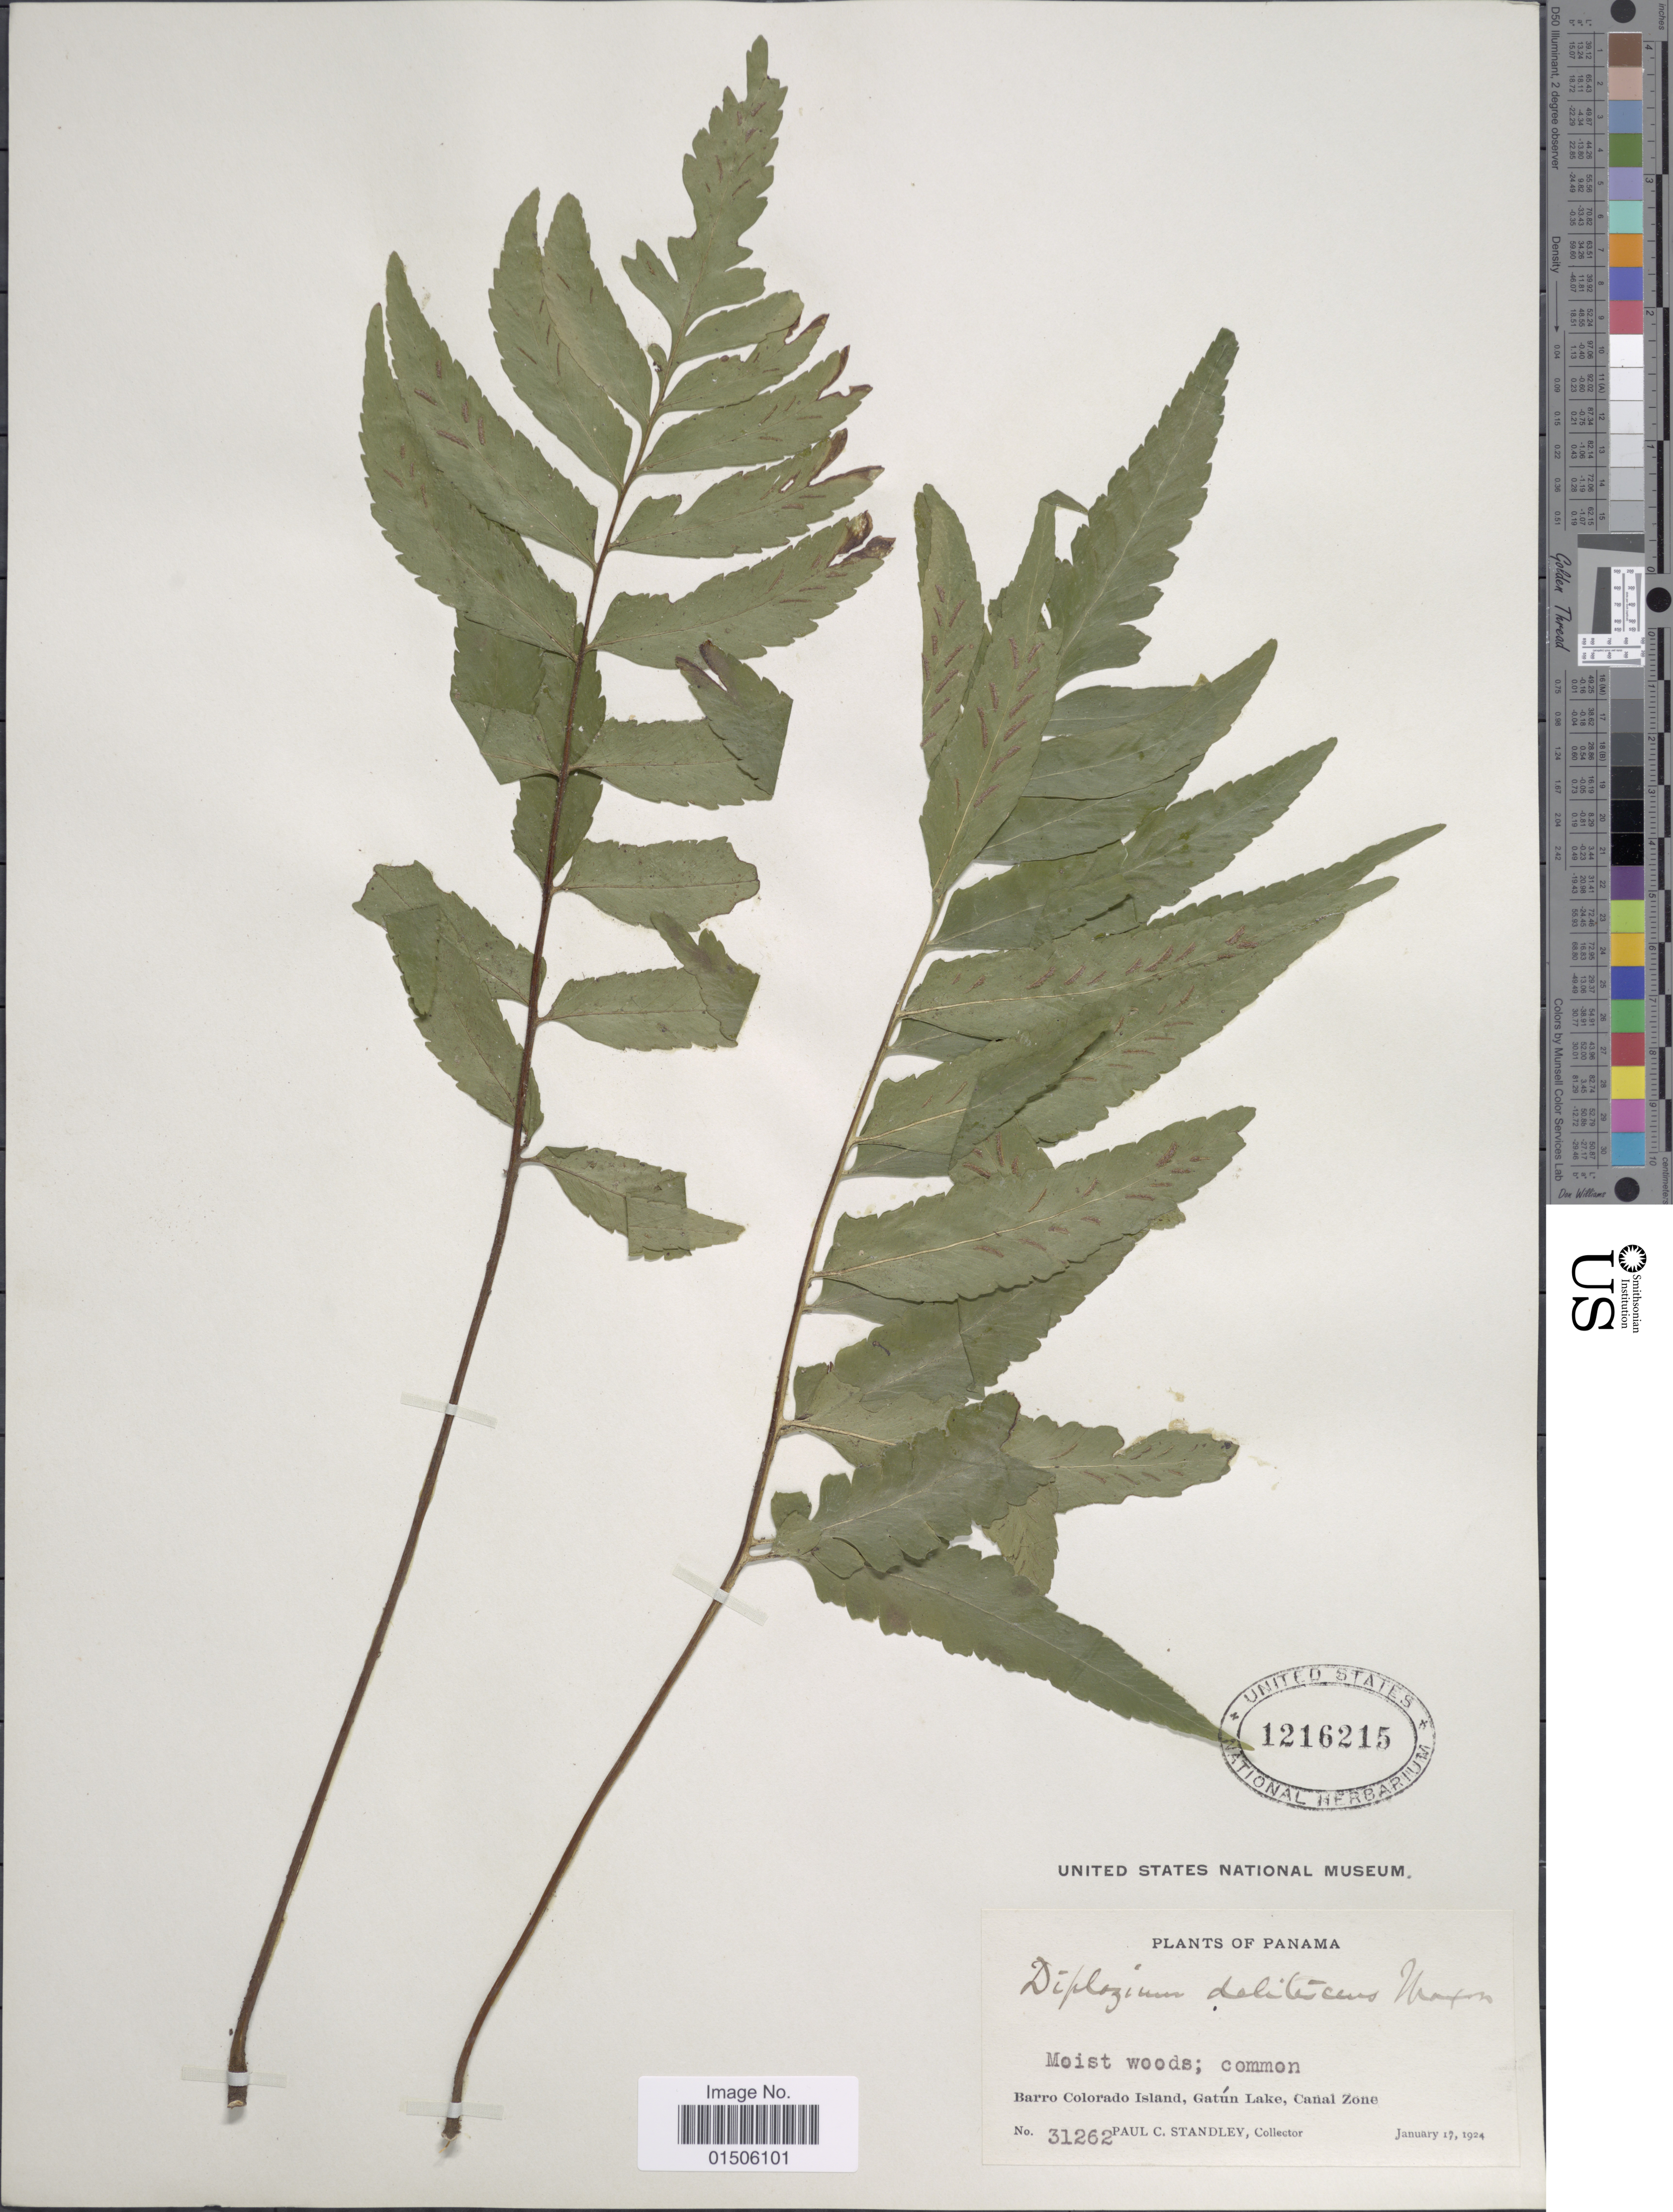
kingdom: Plantae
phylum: Tracheophyta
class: Polypodiopsida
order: Polypodiales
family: Aspleniaceae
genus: Asplenium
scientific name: Asplenium delitescens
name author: (Maxon) L.D. Gómez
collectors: P. C. Standley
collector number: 31262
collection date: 1924-01-17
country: Panama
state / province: Panamá Oeste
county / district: Canal Zone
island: Barro Colorado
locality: Barro Colorado Island, Gatún Lake, Canal Zone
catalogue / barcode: US 1216215